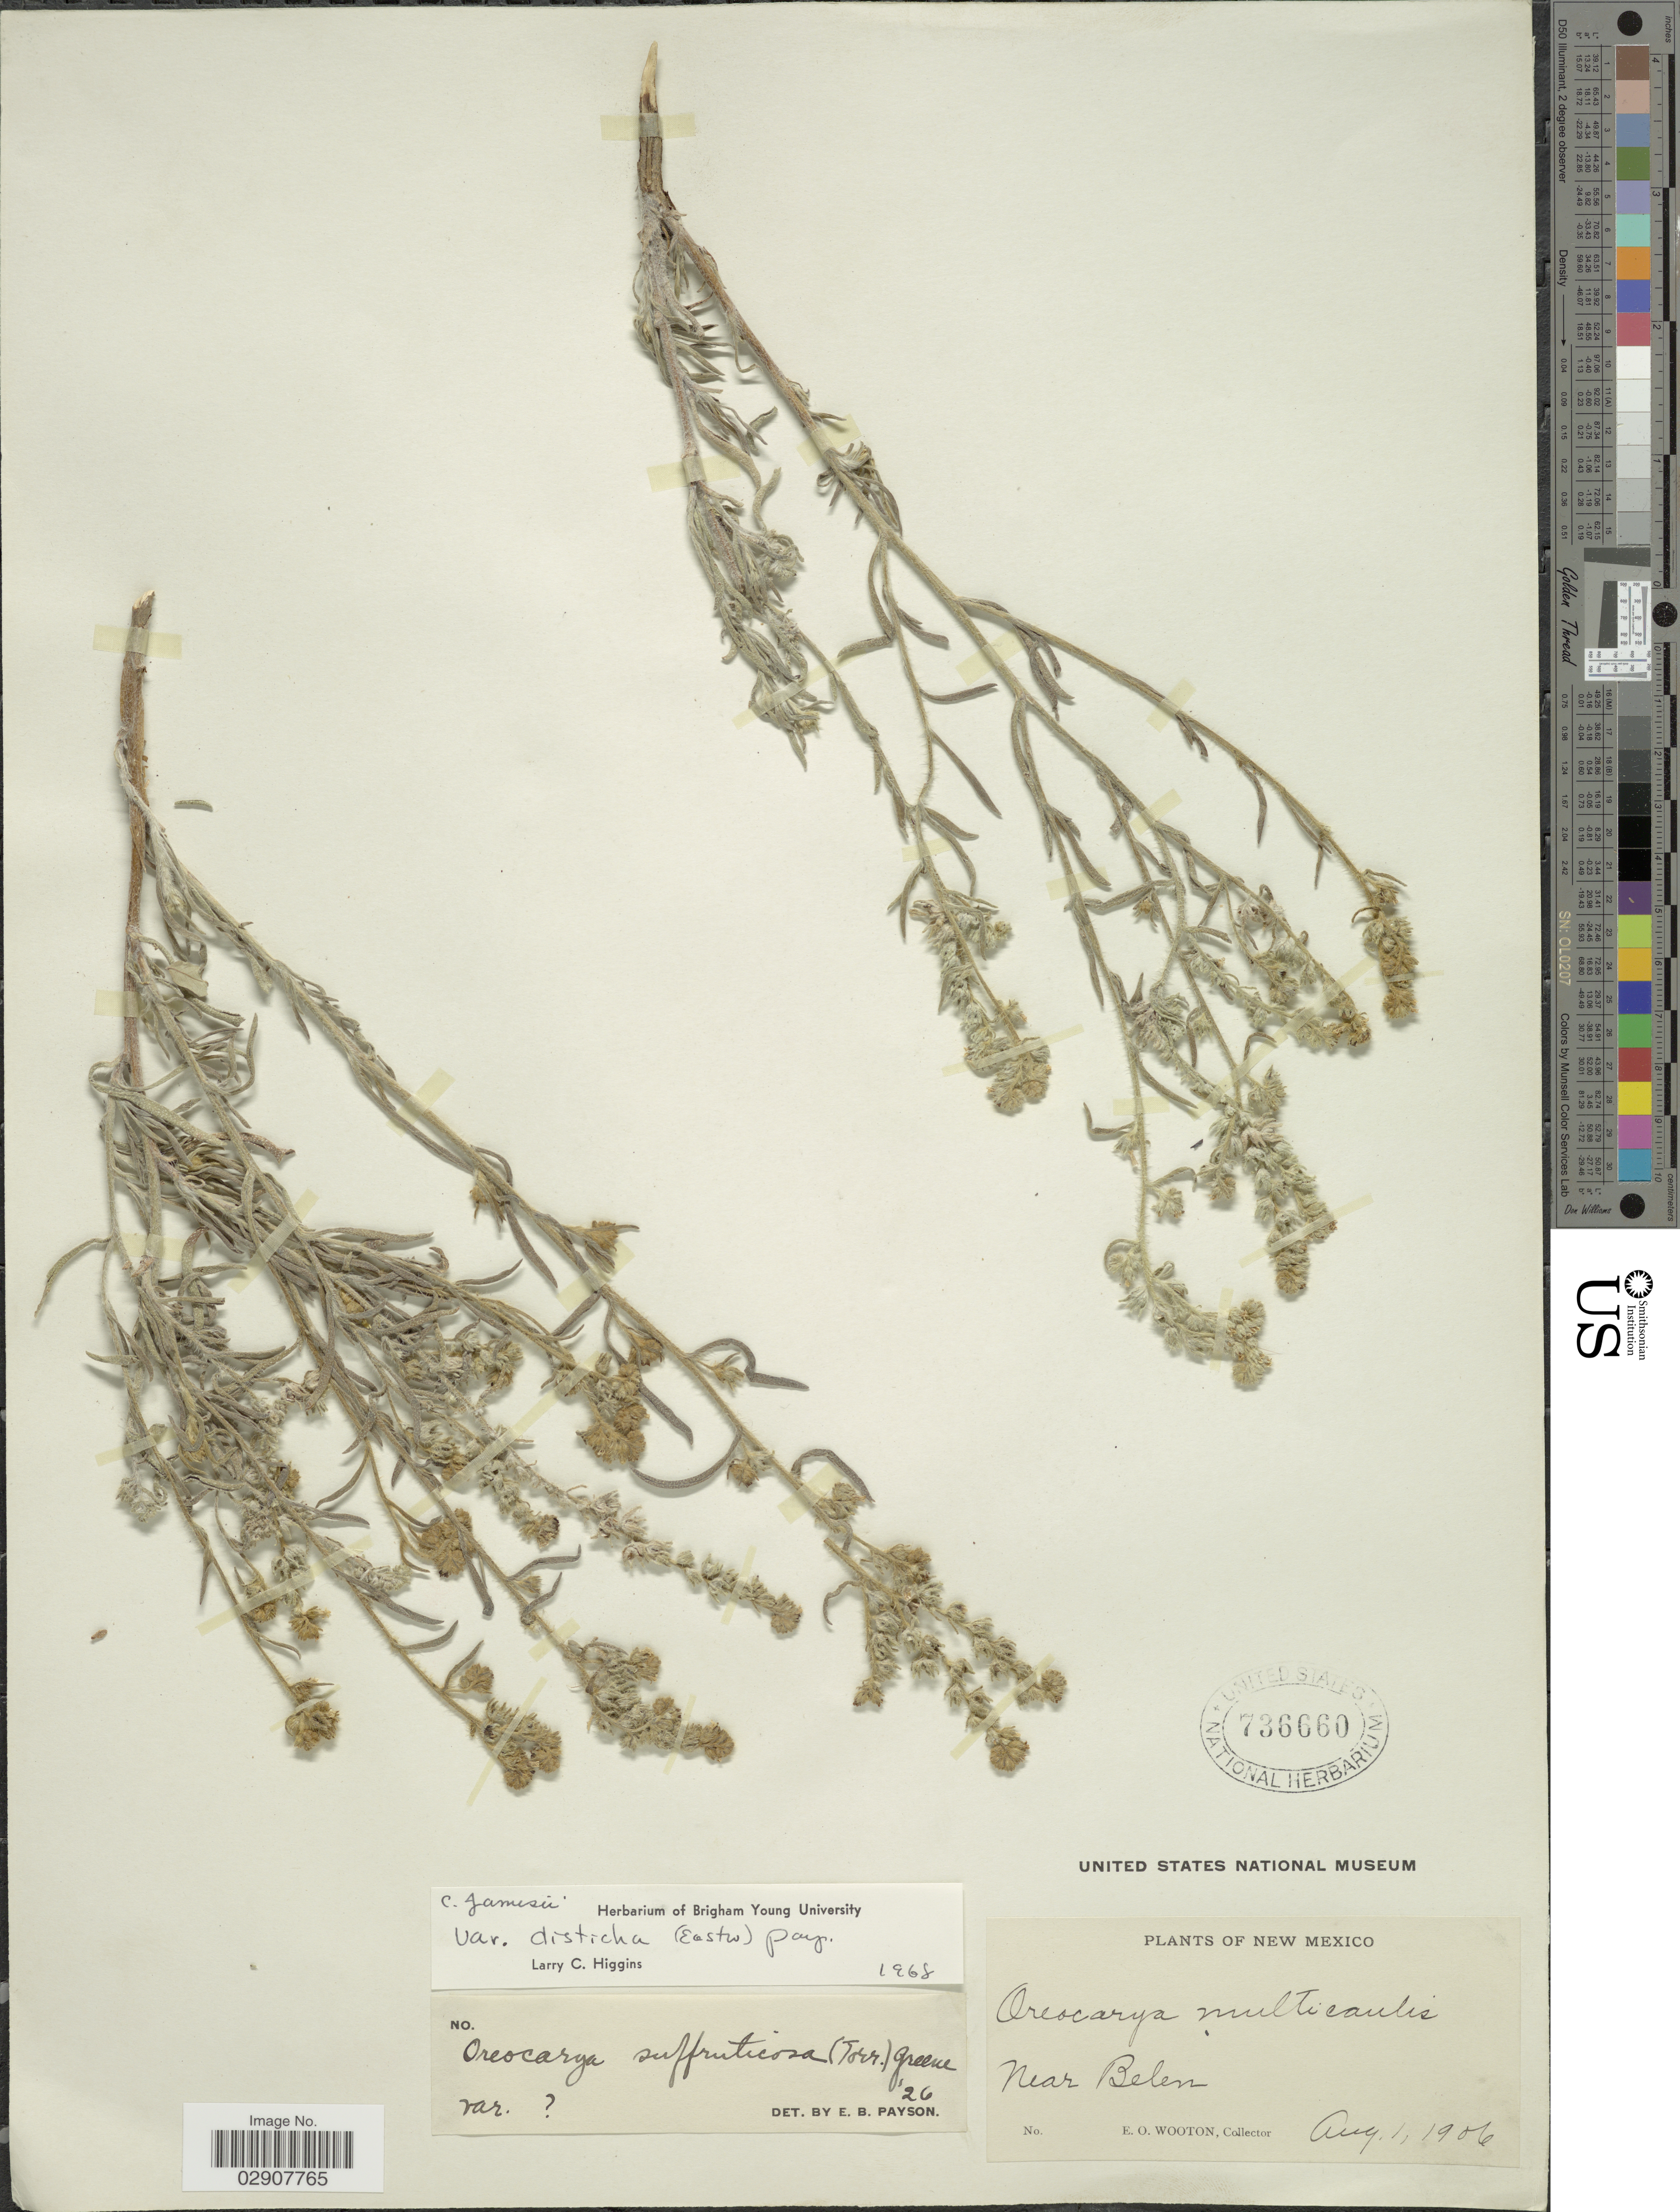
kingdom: Plantae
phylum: Tracheophyta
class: Magnoliopsida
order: Boraginales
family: Boraginaceae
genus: Cryptantha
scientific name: Cryptantha jamesii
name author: (Torr.) Payson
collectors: E. O. Wooton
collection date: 1906-08-01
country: United States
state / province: New Mexico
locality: Near Belen, New Mexico.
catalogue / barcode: US 736660